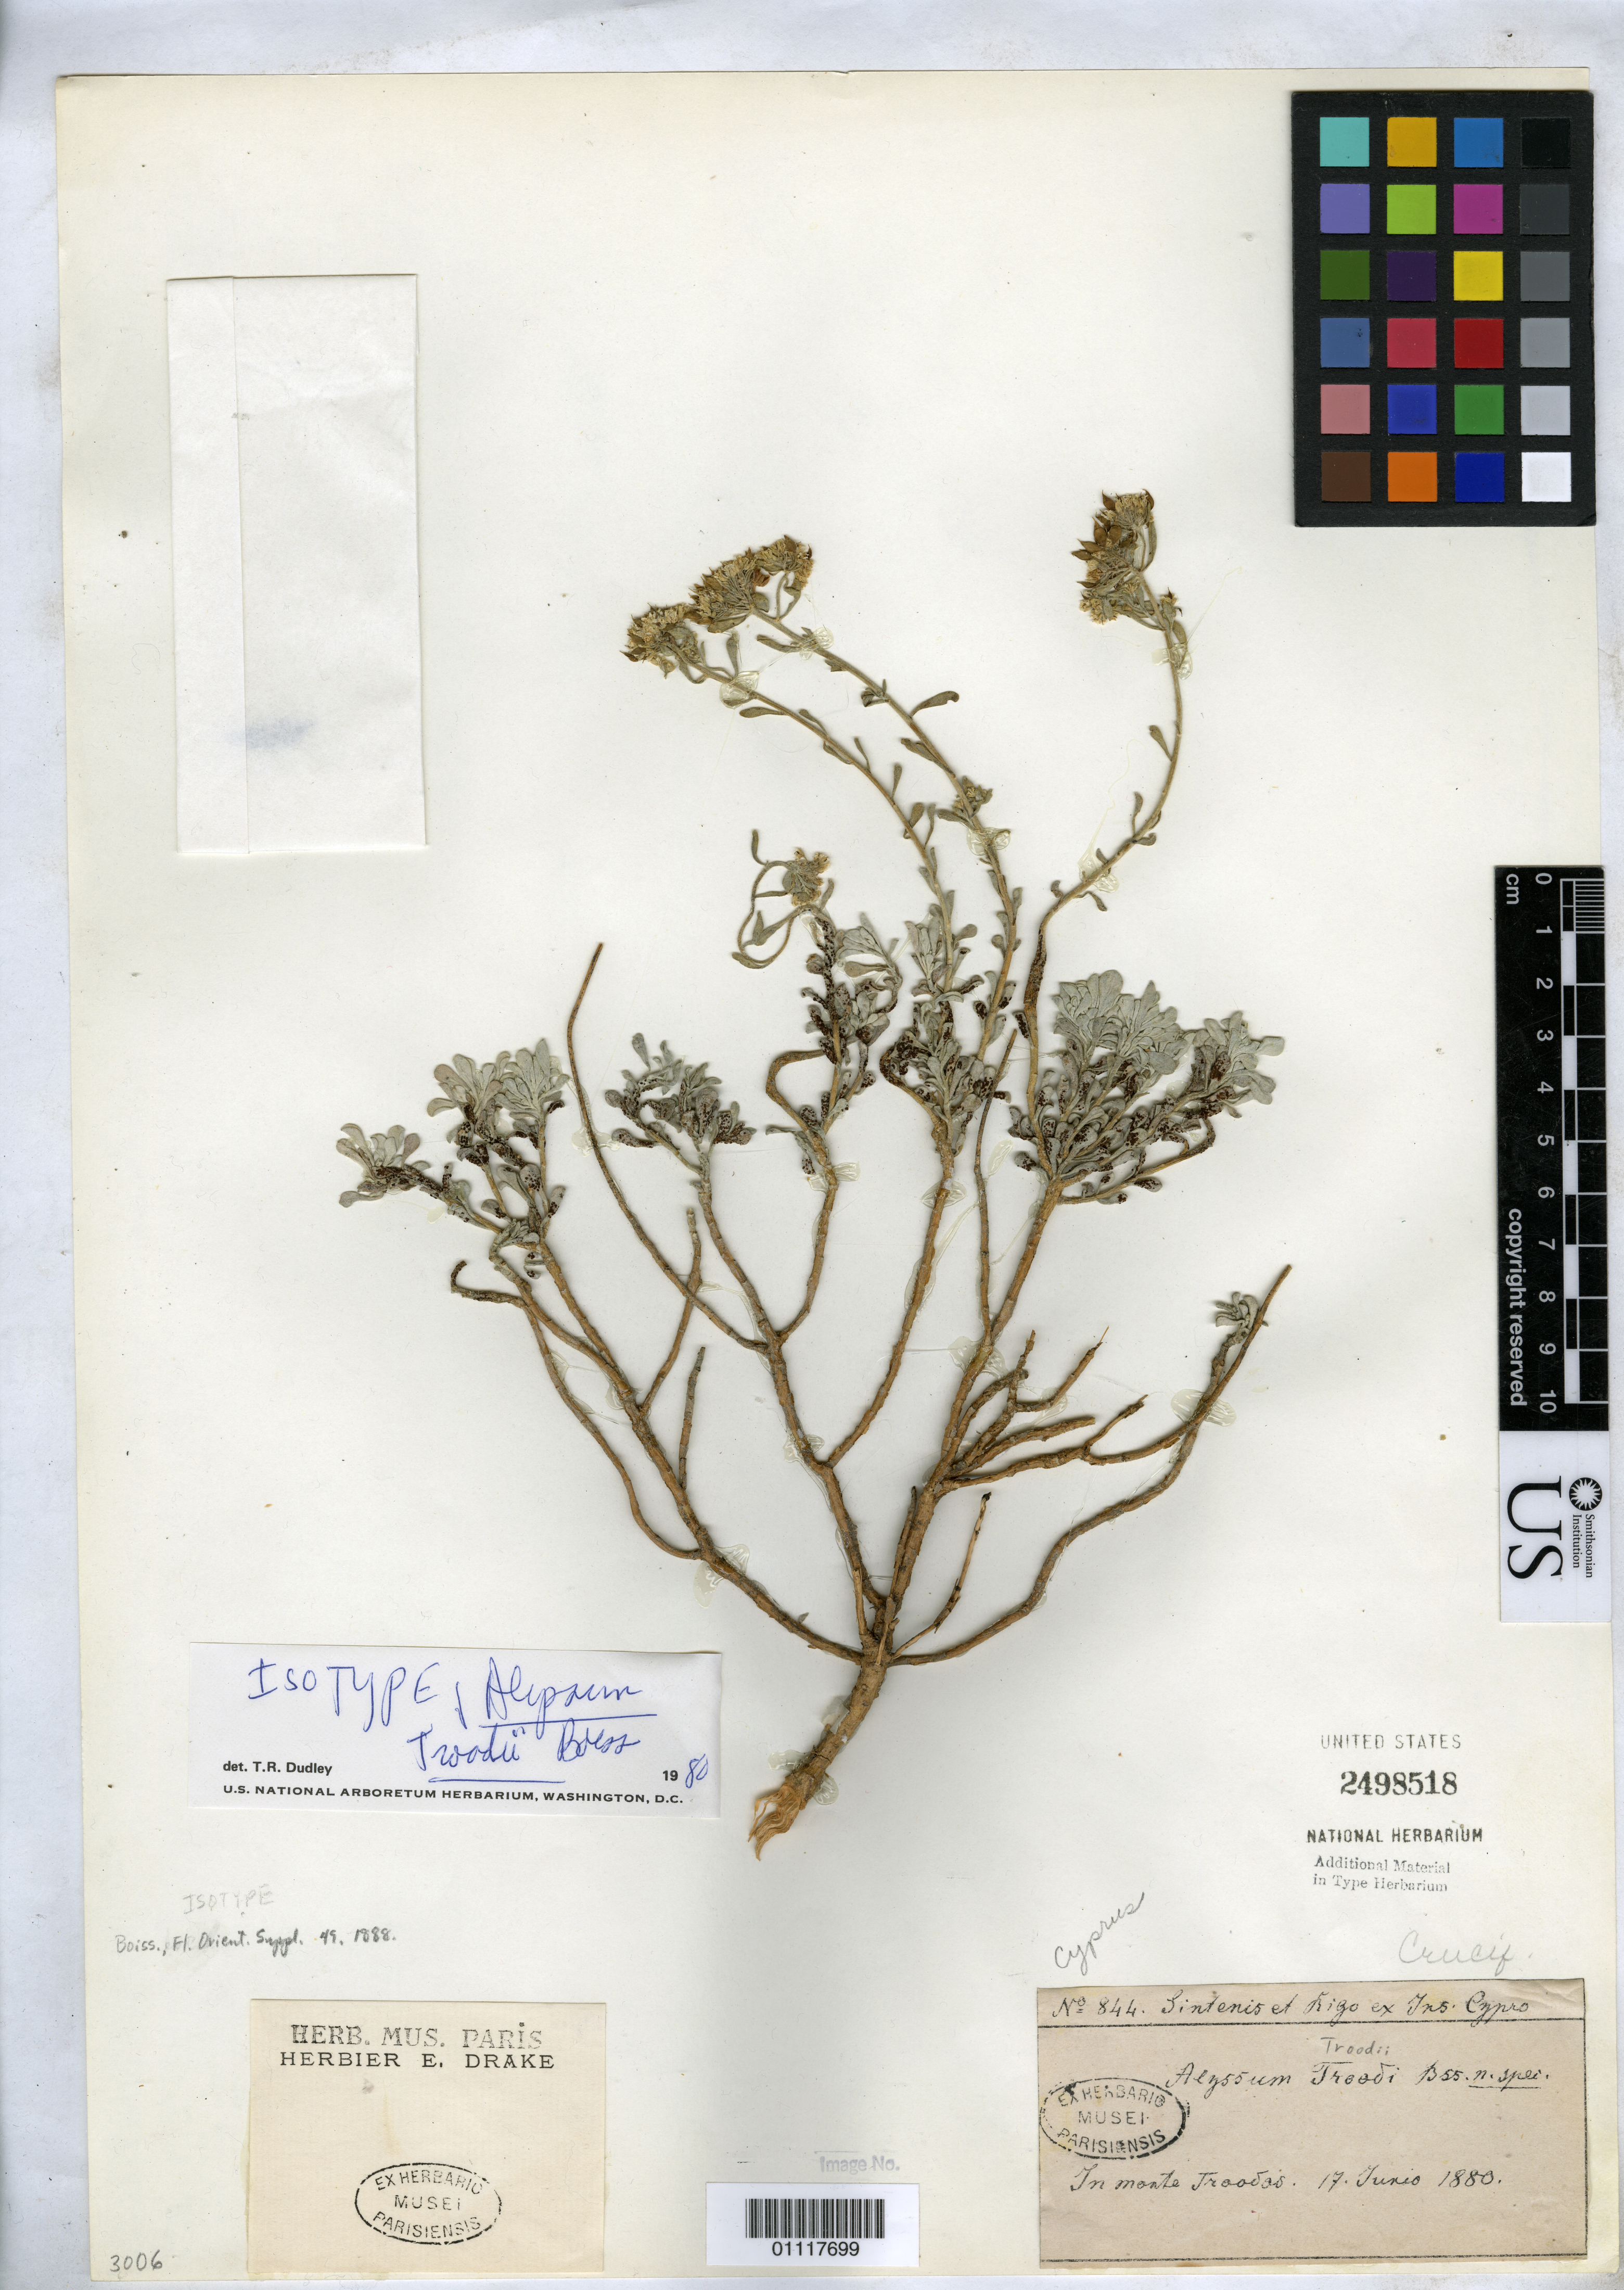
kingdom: Plantae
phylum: Tracheophyta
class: Magnoliopsida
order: Brassicales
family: Brassicaceae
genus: Alyssum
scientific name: Alyssum troodi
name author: Boiss. in Buser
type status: Isotype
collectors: P. Sintenis & G. Rigo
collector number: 844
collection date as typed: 17 Jun 1880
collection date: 1880-06-17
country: Cyprus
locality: In monte Troodos.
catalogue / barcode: US 2498518